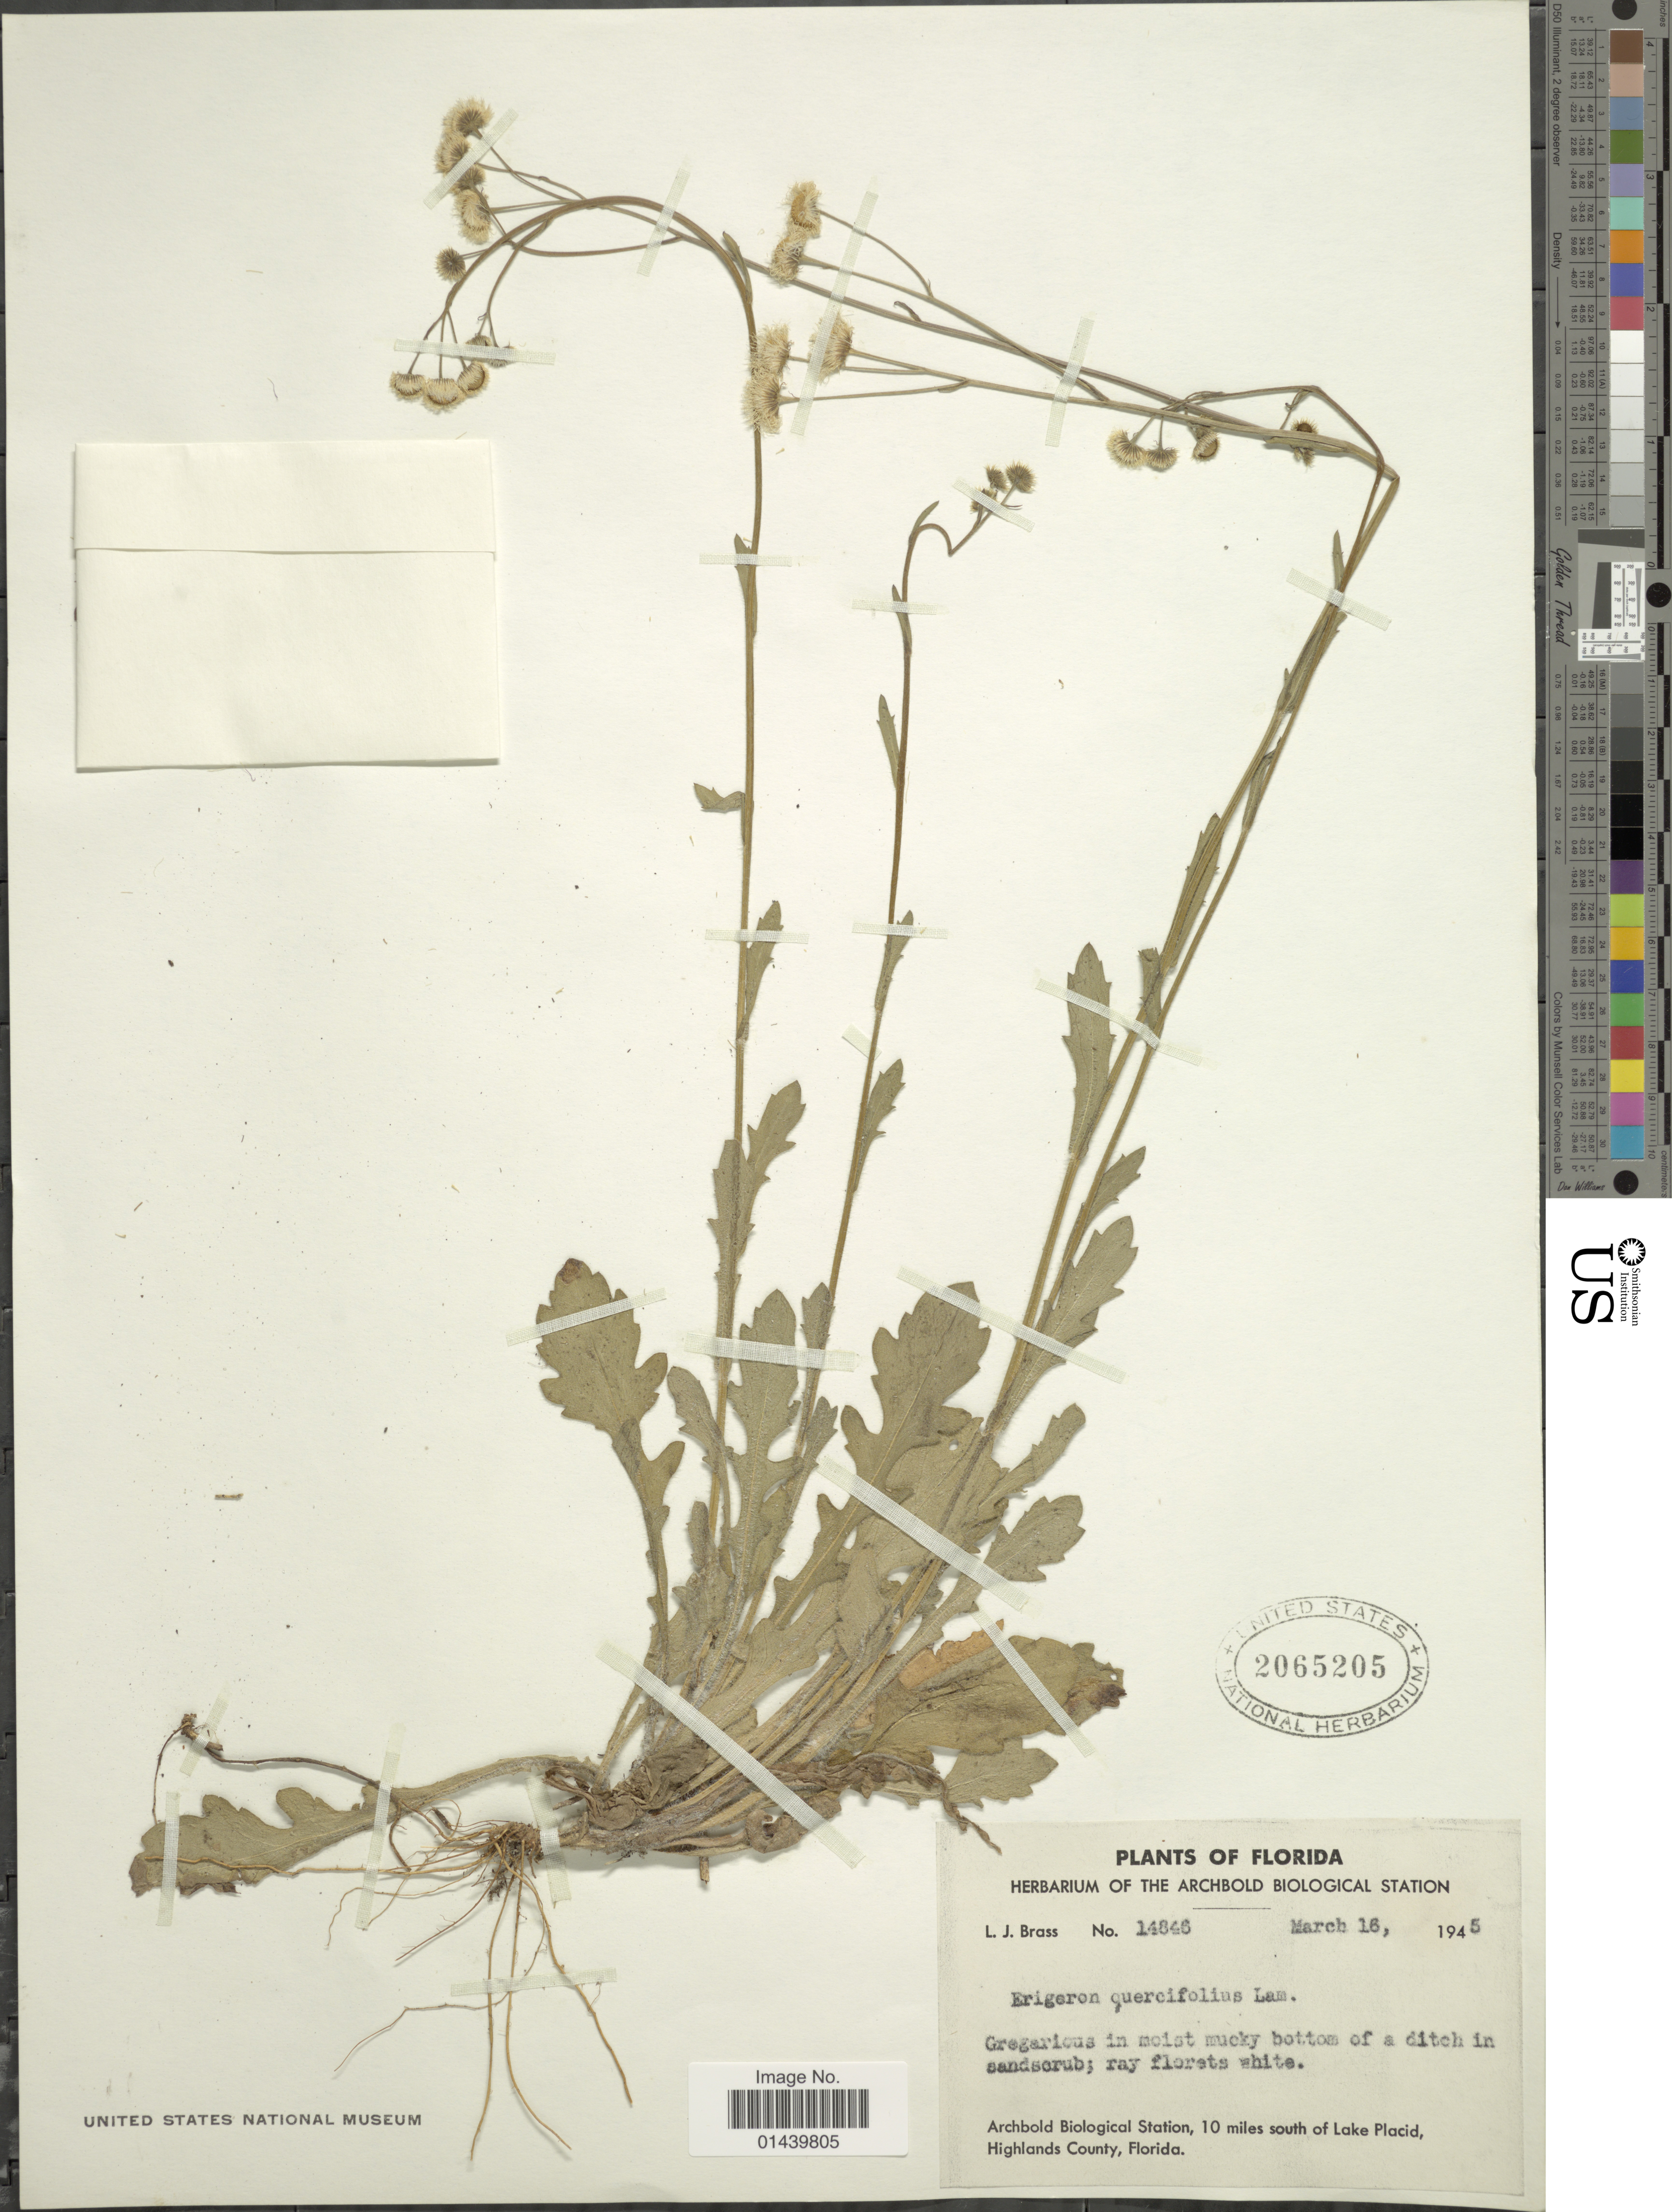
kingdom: Plantae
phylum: Tracheophyta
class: Magnoliopsida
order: Asterales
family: Asteraceae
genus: Erigeron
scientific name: Erigeron quercifolius Lam.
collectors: L. J. Brass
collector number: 14846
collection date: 1945-03-16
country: United States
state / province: Florida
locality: Archbold Biological Station, 10 miles south of Lake Placid, Highlands County.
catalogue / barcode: US 2065205